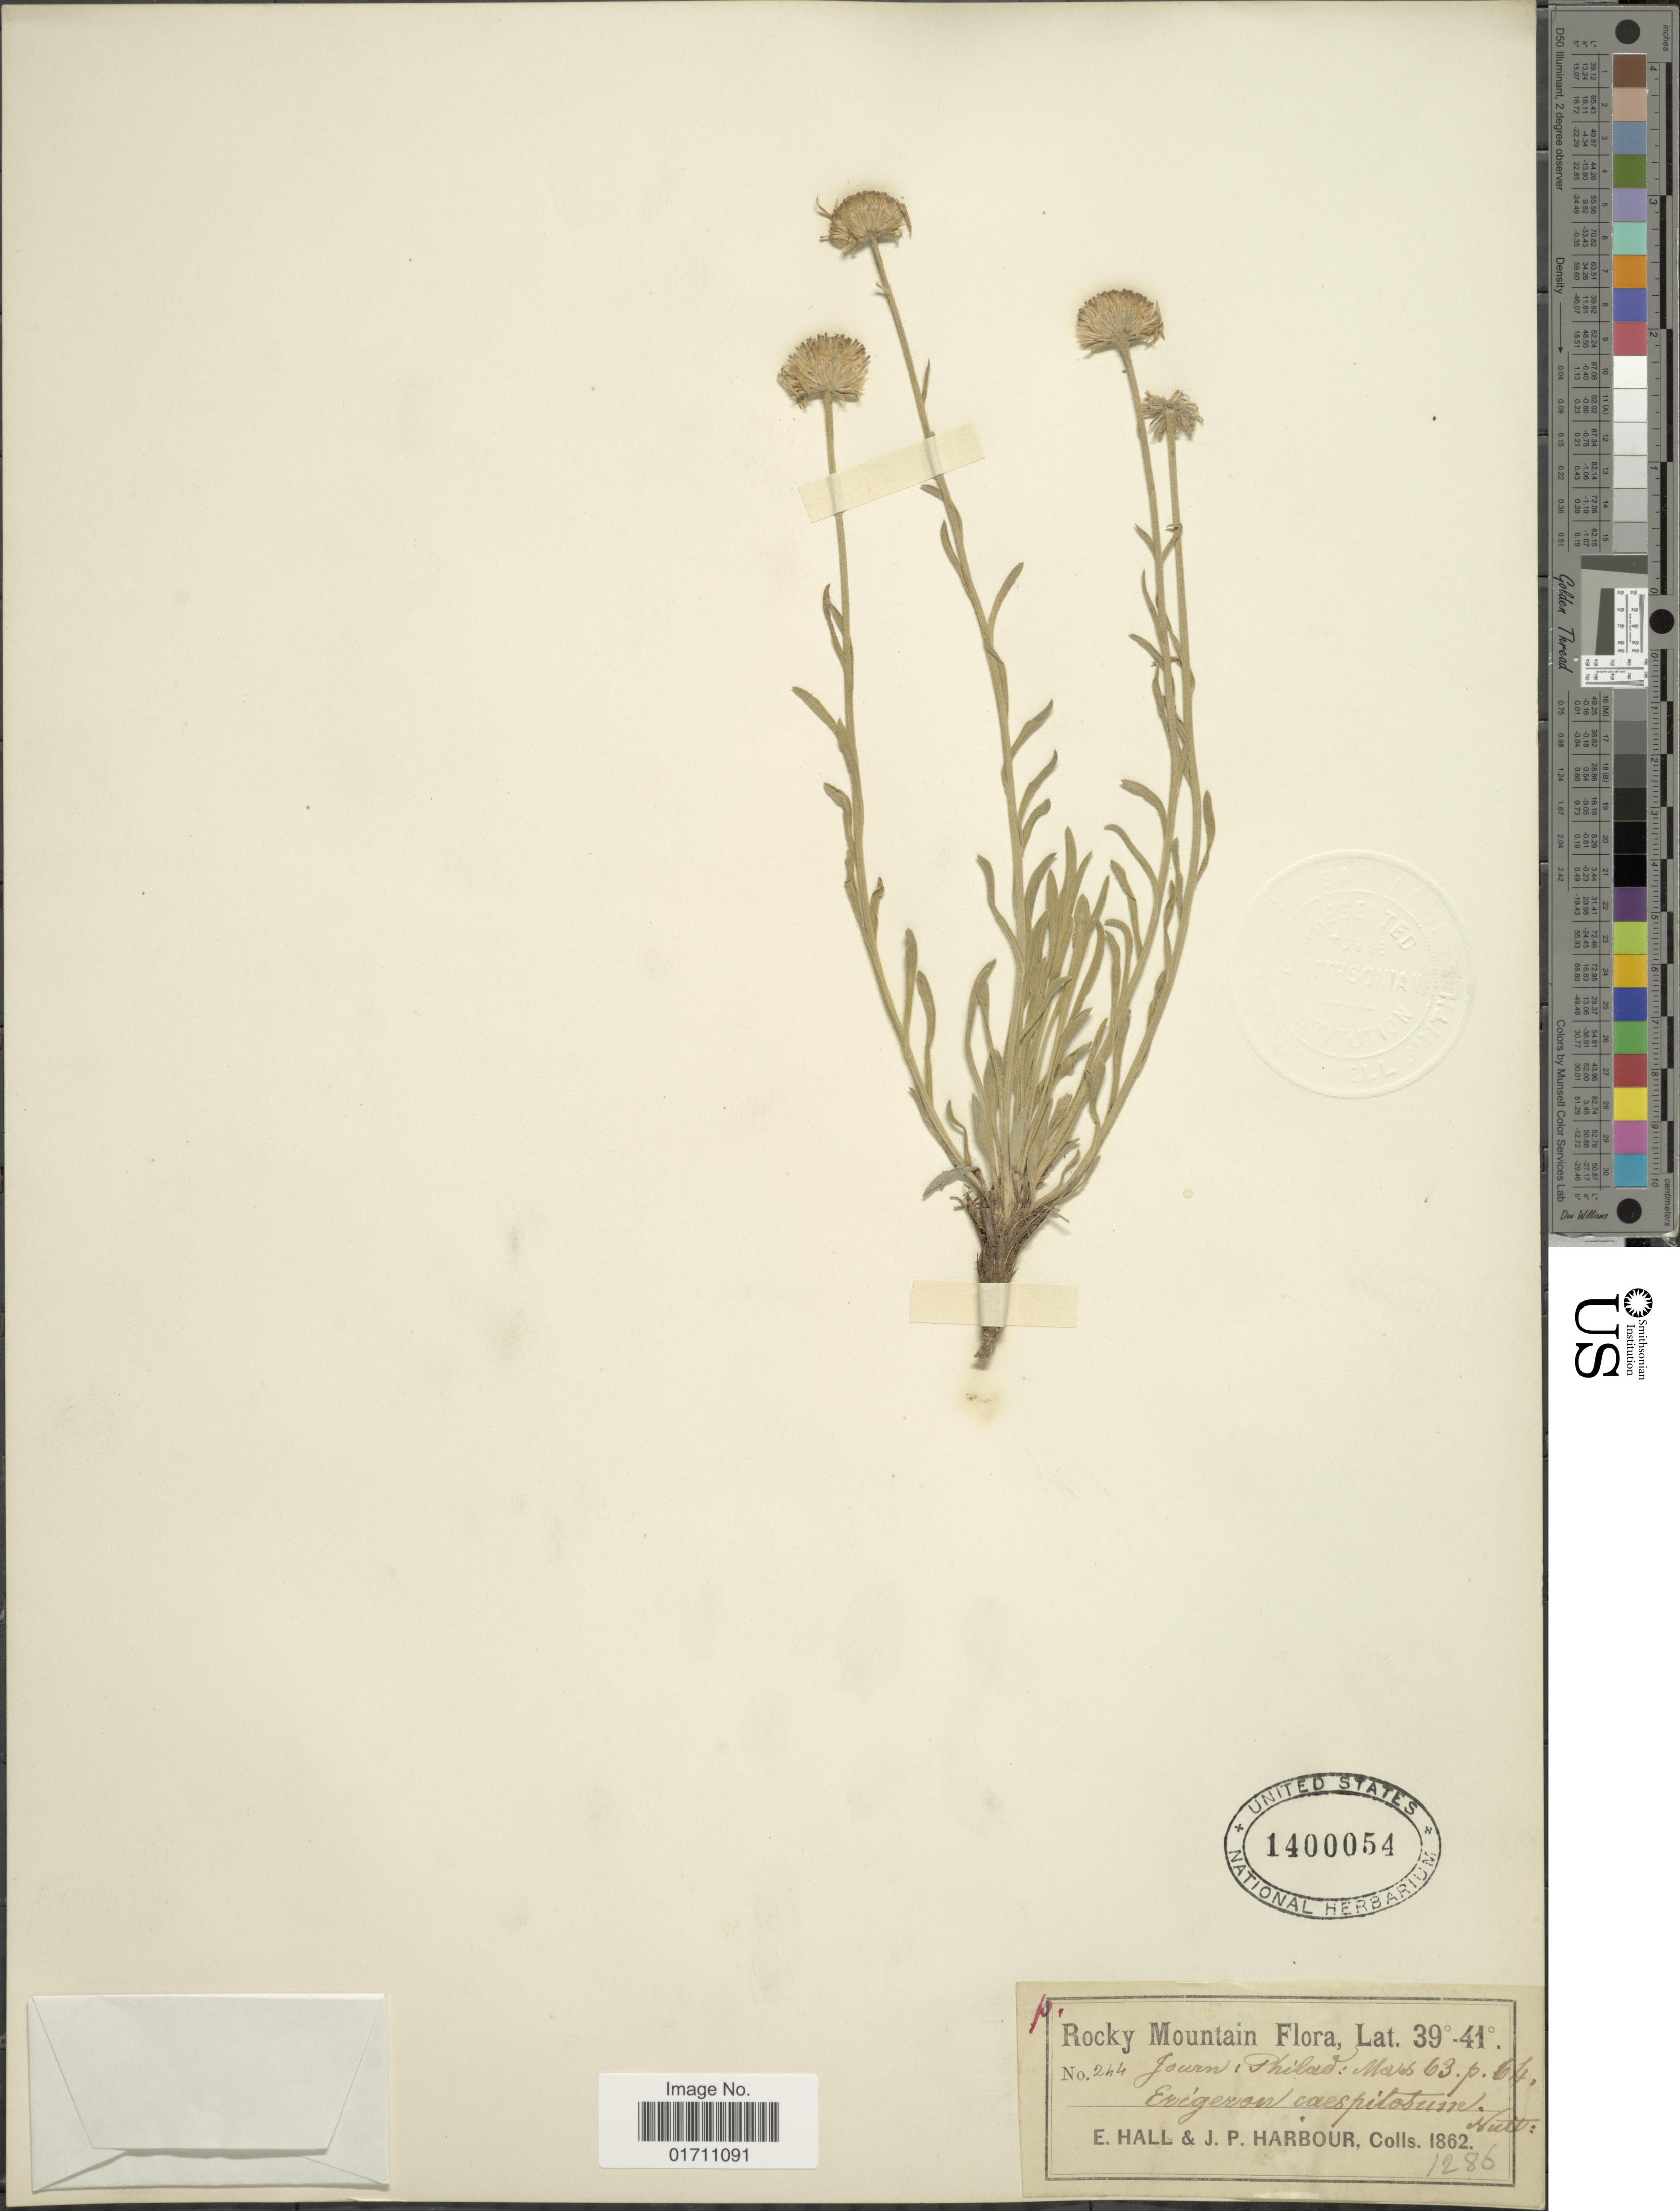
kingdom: Plantae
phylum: Tracheophyta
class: Magnoliopsida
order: Asterales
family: Asteraceae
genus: Erigeron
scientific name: Erigeron caespitosus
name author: Nutt.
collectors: E. Hall & J. Harbour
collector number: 244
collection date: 1862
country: United States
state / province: Colorado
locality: Rocky Mtns.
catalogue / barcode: US 1400054